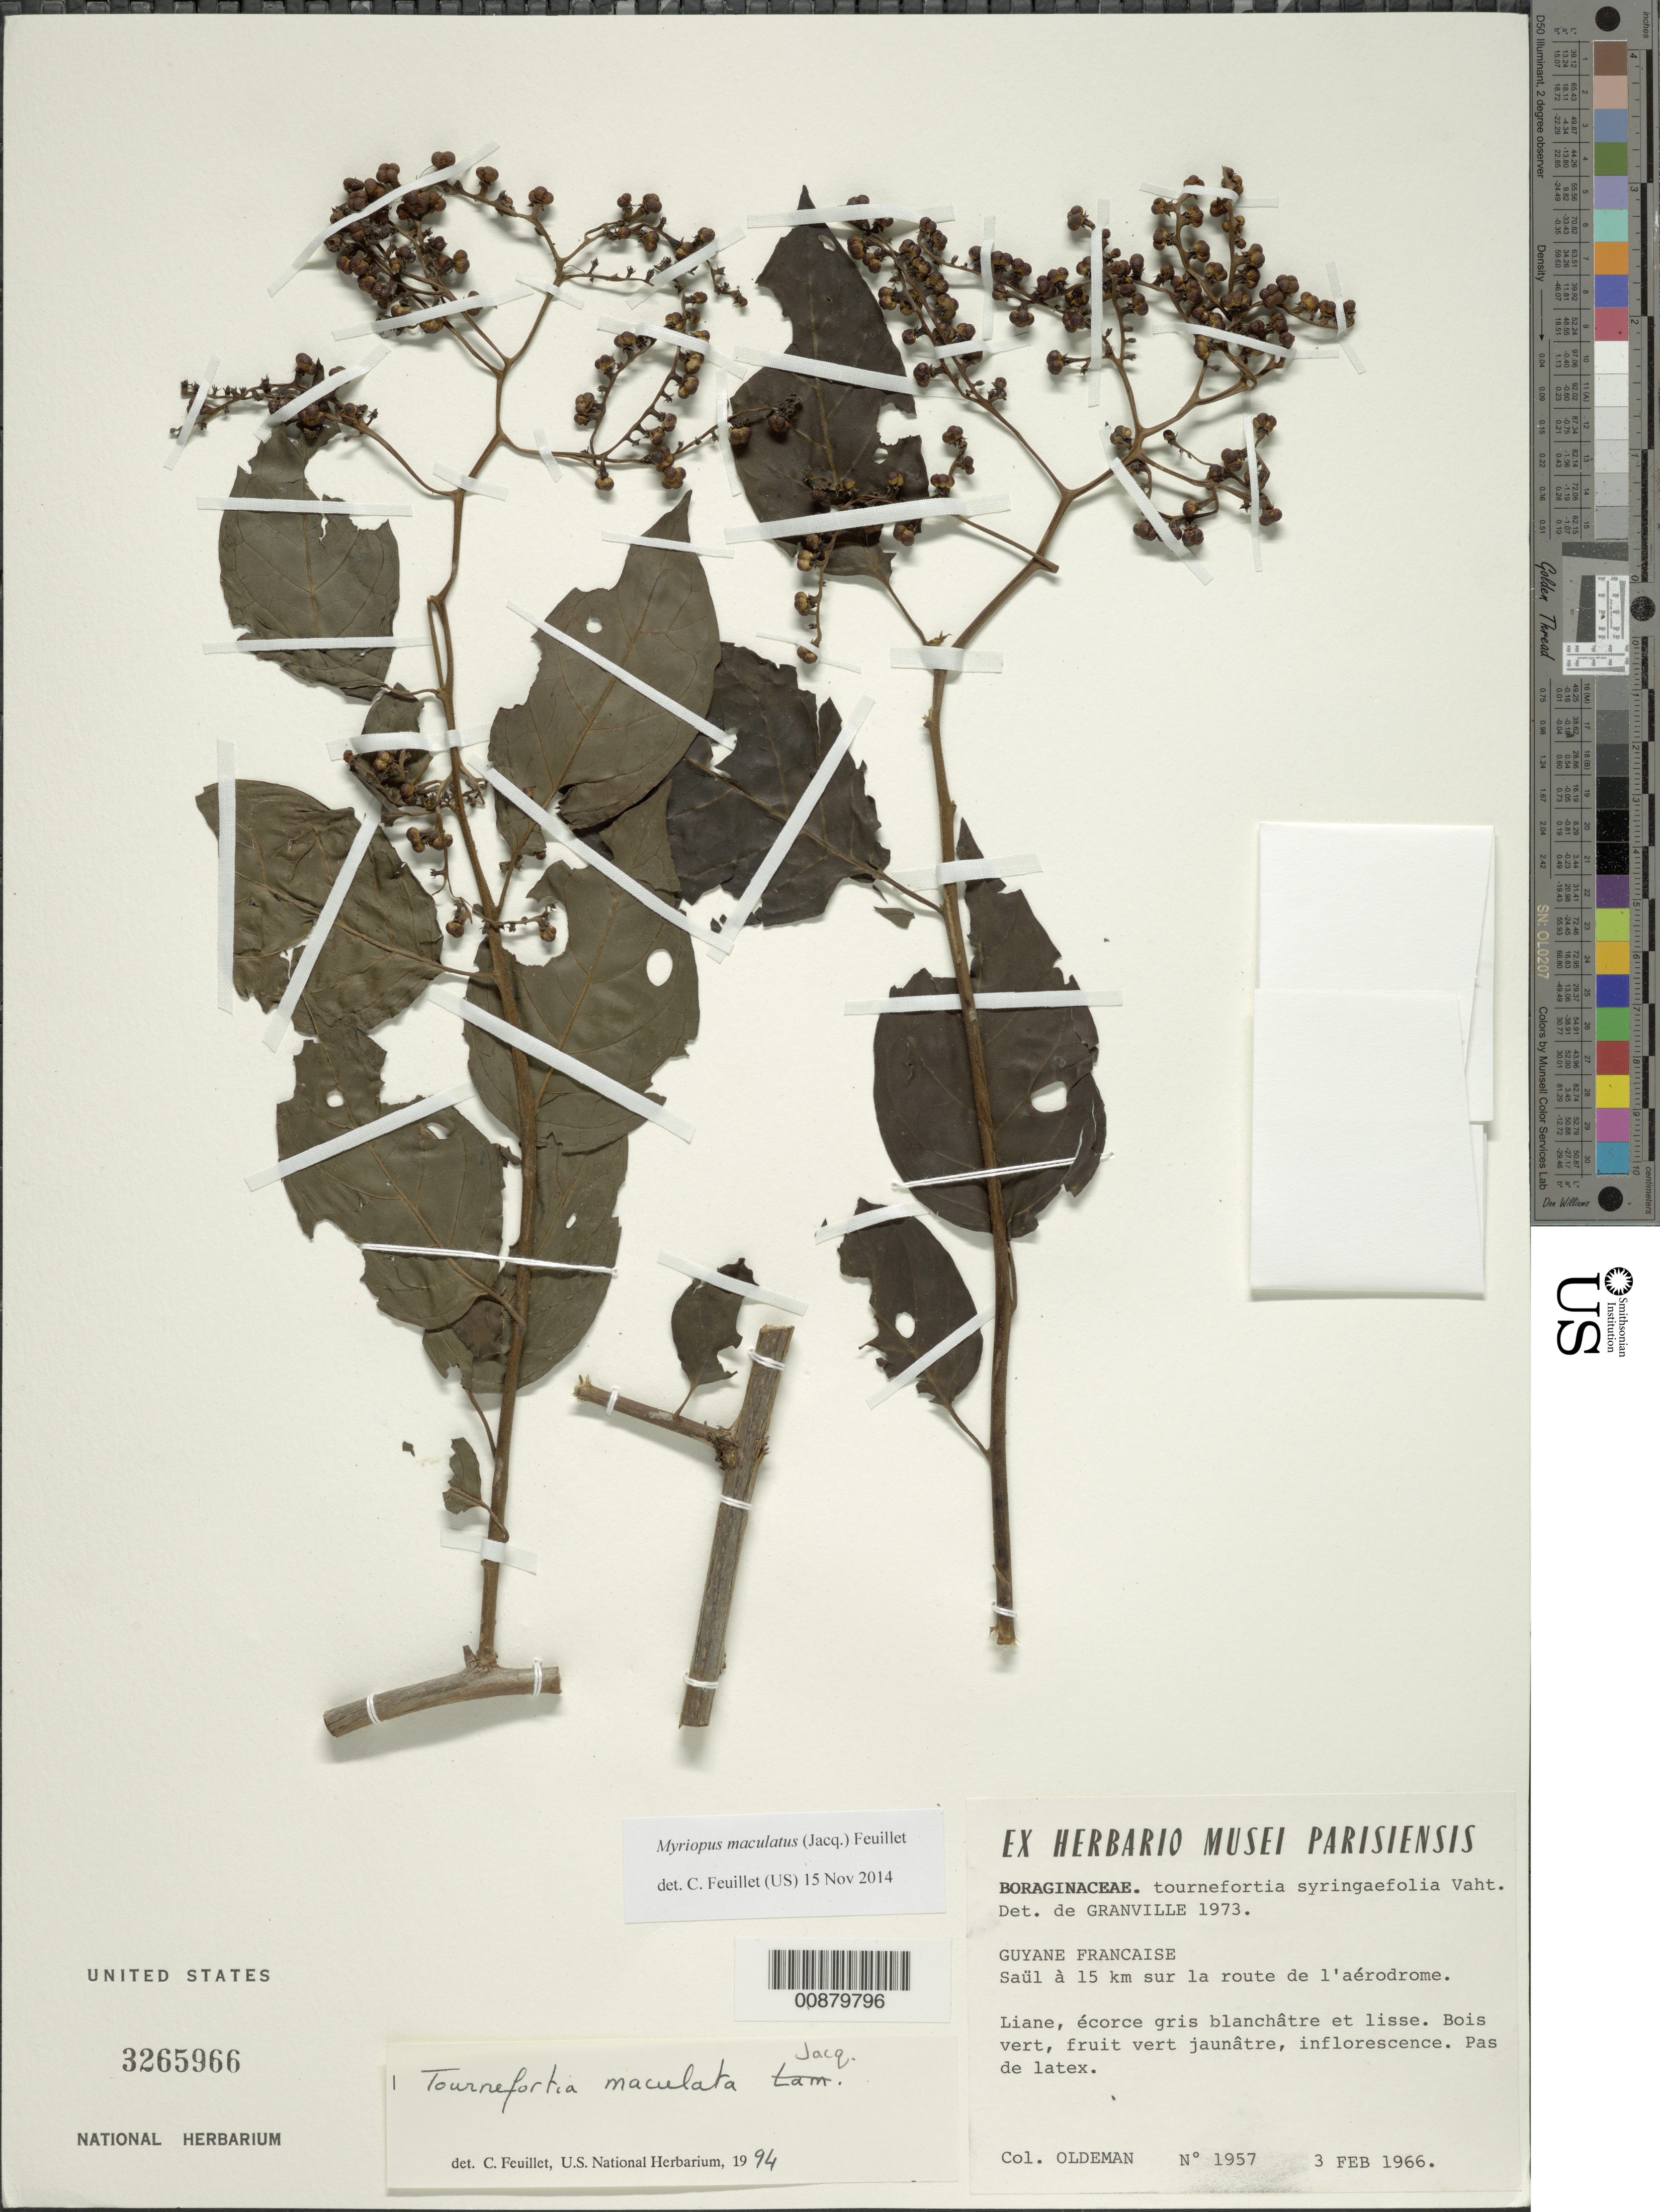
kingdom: Plantae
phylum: Tracheophyta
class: Magnoliopsida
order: Boraginales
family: Heliotropiaceae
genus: Myriopus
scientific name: Myriopus maculatus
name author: (Jacq.) Feuillet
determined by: Feuillet, C.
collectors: R. Oldeman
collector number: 1957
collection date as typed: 3-Feb-66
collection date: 1966-02-03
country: French Guiana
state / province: Saint-Laurent-du-Maroni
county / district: Saül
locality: Saül, à 15 km sur la route de l'aérodrome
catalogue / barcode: US 3265966